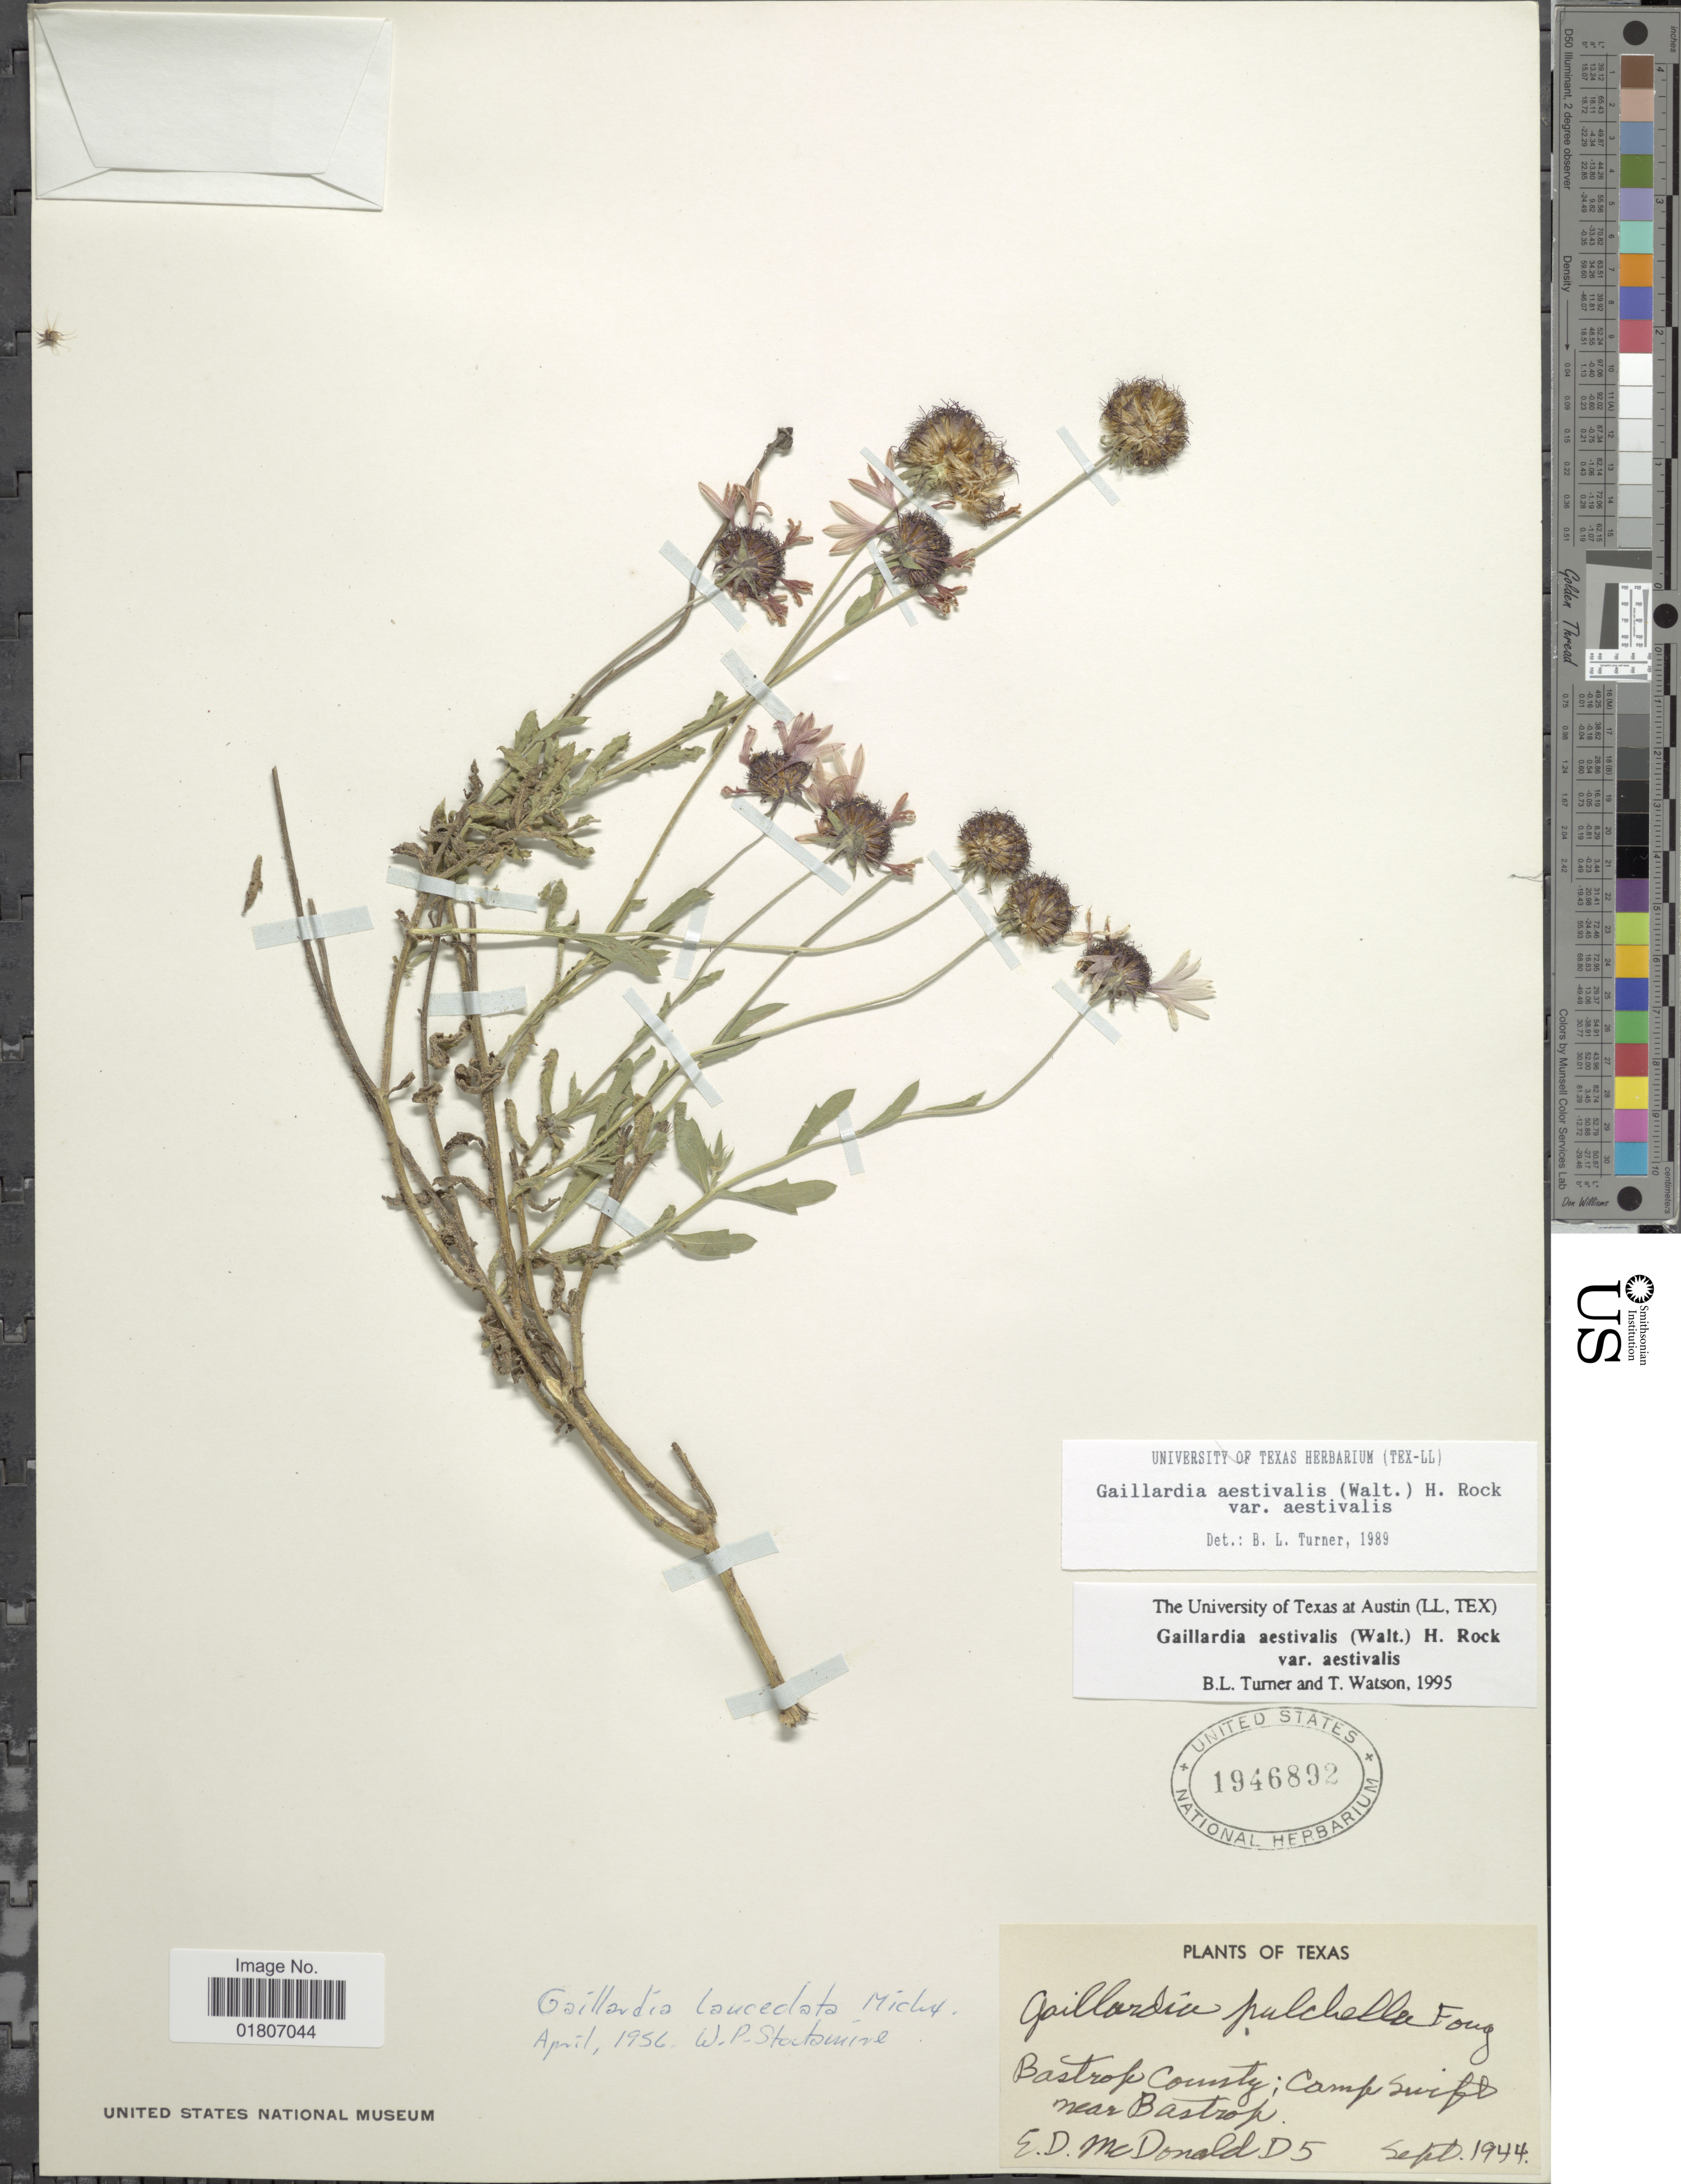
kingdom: Plantae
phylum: Tracheophyta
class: Magnoliopsida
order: Asterales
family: Asteraceae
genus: Gaillardia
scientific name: Gaillardia aestivalis var. aestivalis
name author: (Walter) H. Rock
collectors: E. D. McDonald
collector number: D5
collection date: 1944-09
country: United States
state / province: Texas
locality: Bastrop County; Camp Swift near Bastrop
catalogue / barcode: US 1946892